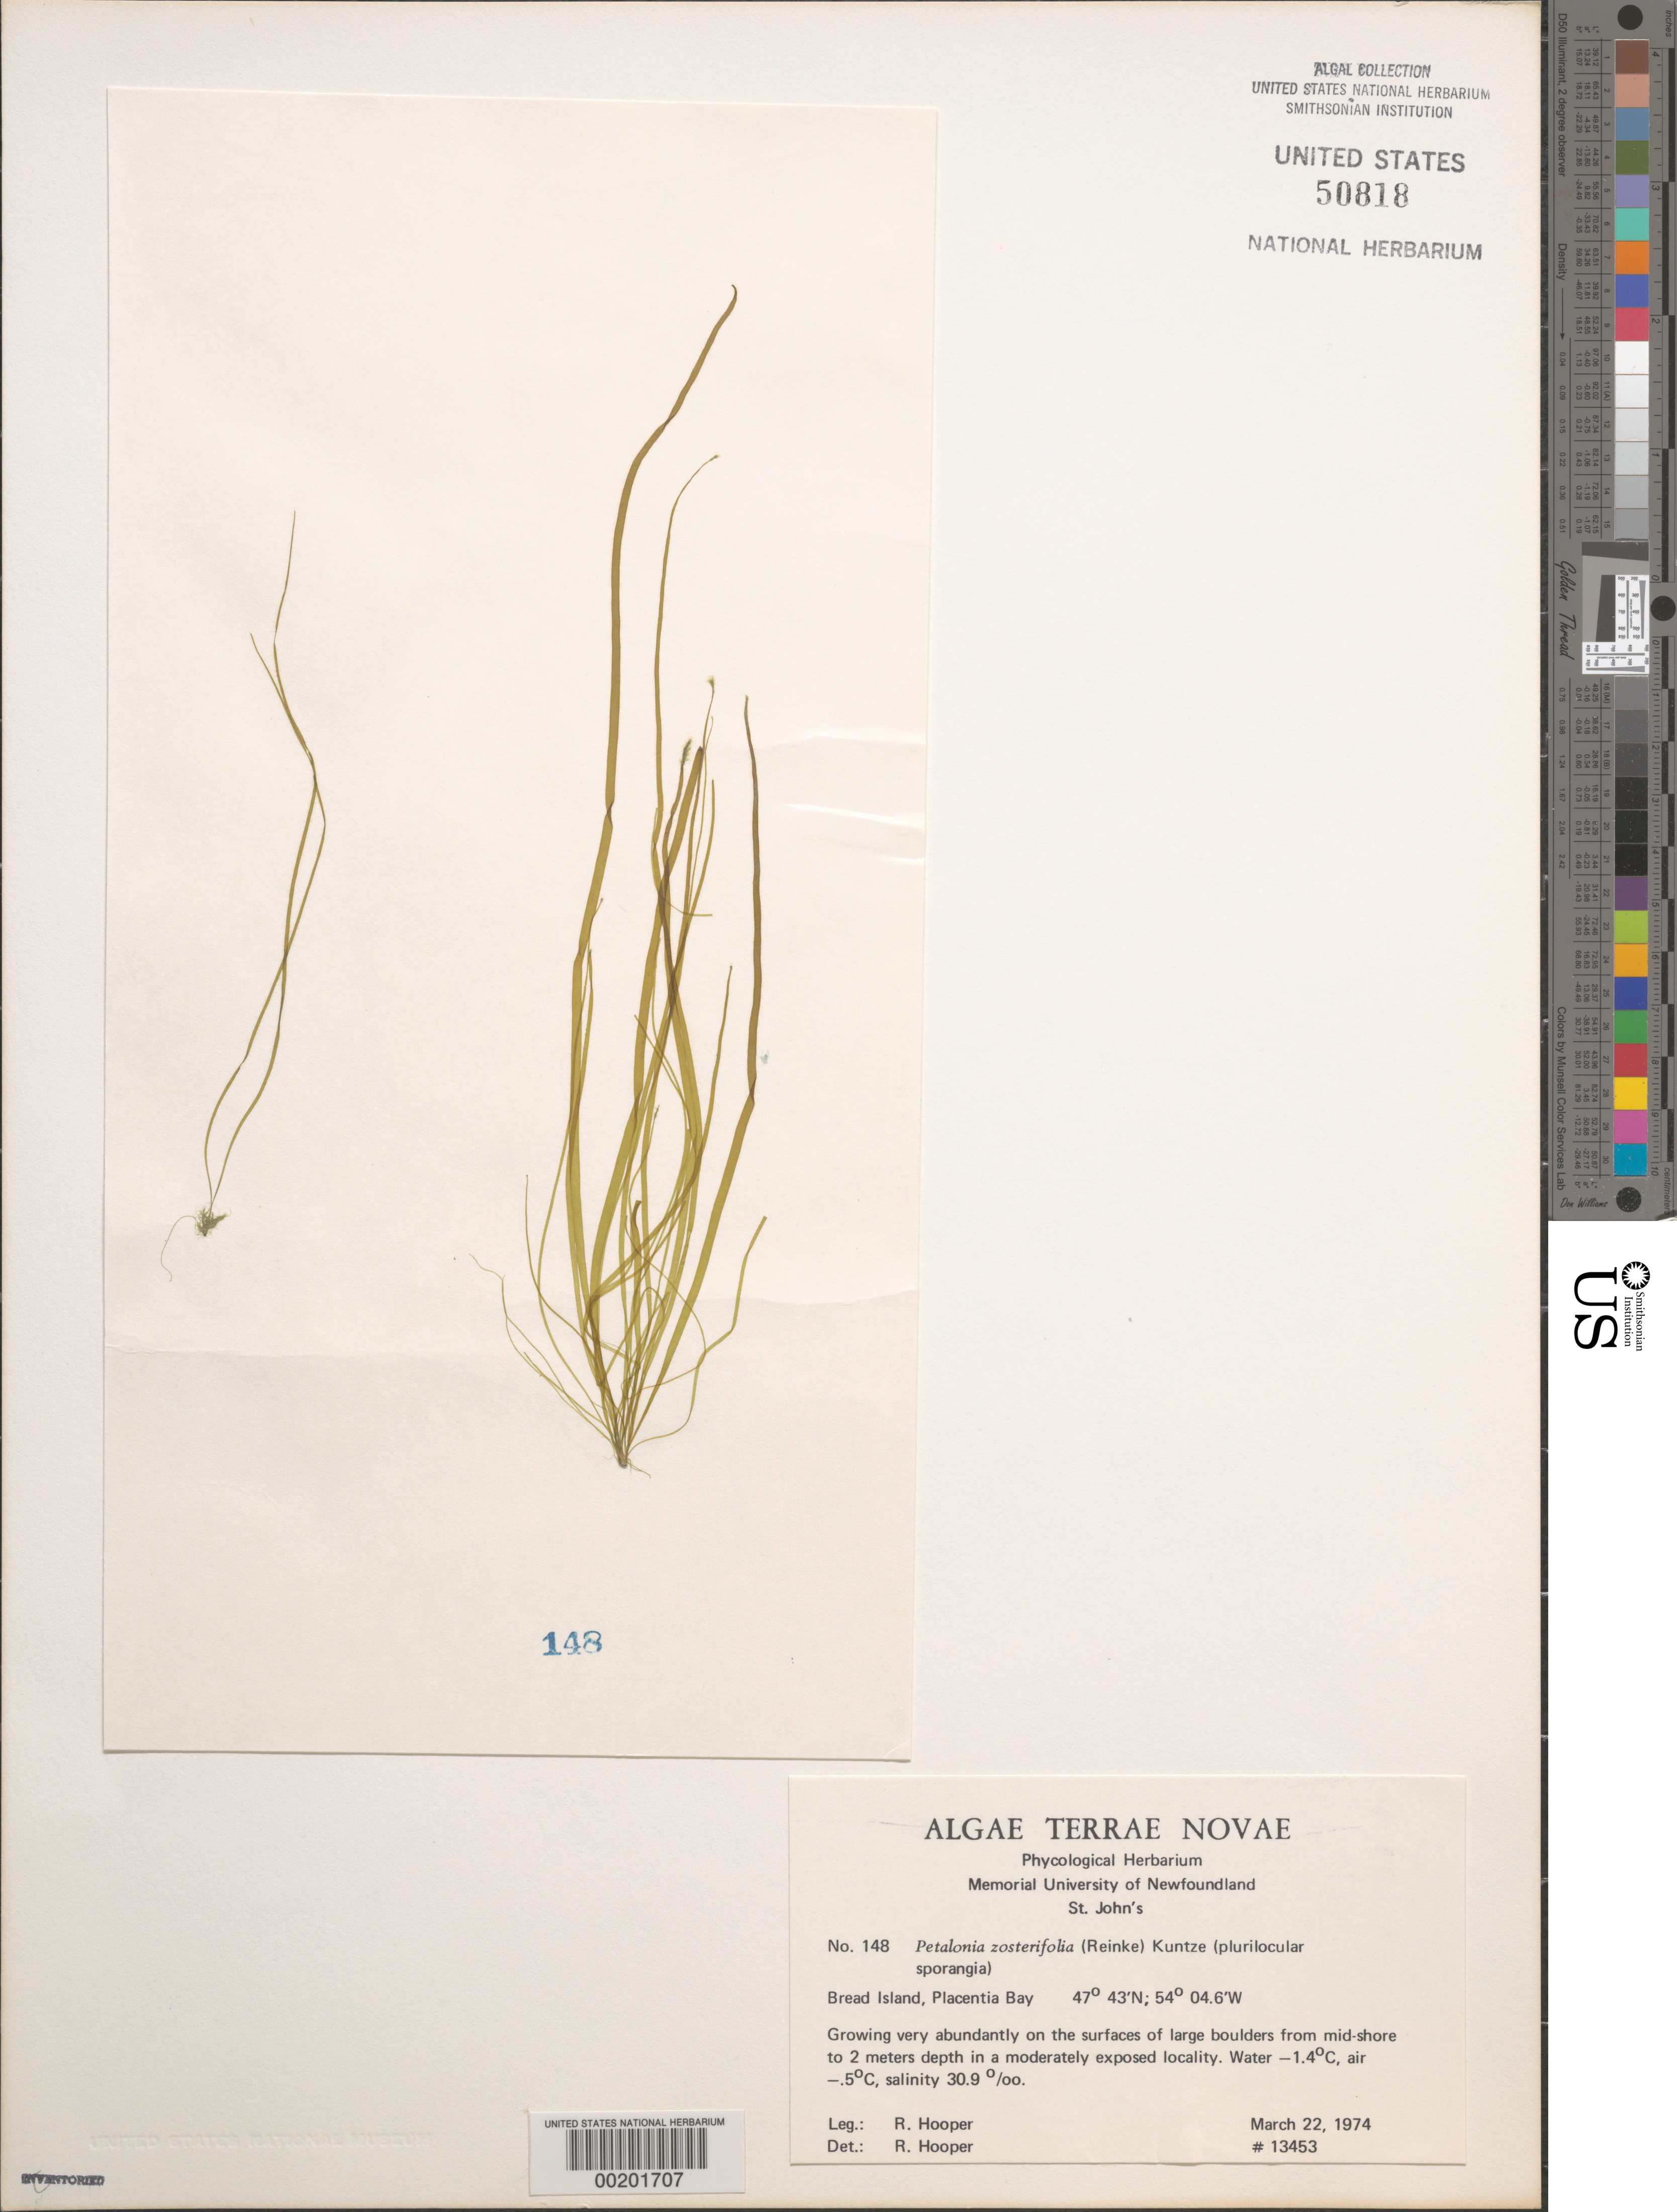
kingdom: Chromista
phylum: Ochrophyta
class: Phaeophyceae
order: Scytosiphonales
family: Scytosiphonaceae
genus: Petalonia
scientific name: Petalonia zosterifolia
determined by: Hooper, R. G.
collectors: R. G. Hooper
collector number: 13453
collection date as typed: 22 Mar 1974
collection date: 1974-03-22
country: Canada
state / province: Newfoundland and Labrador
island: Bread Island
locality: Placentia Bay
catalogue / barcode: US 50818